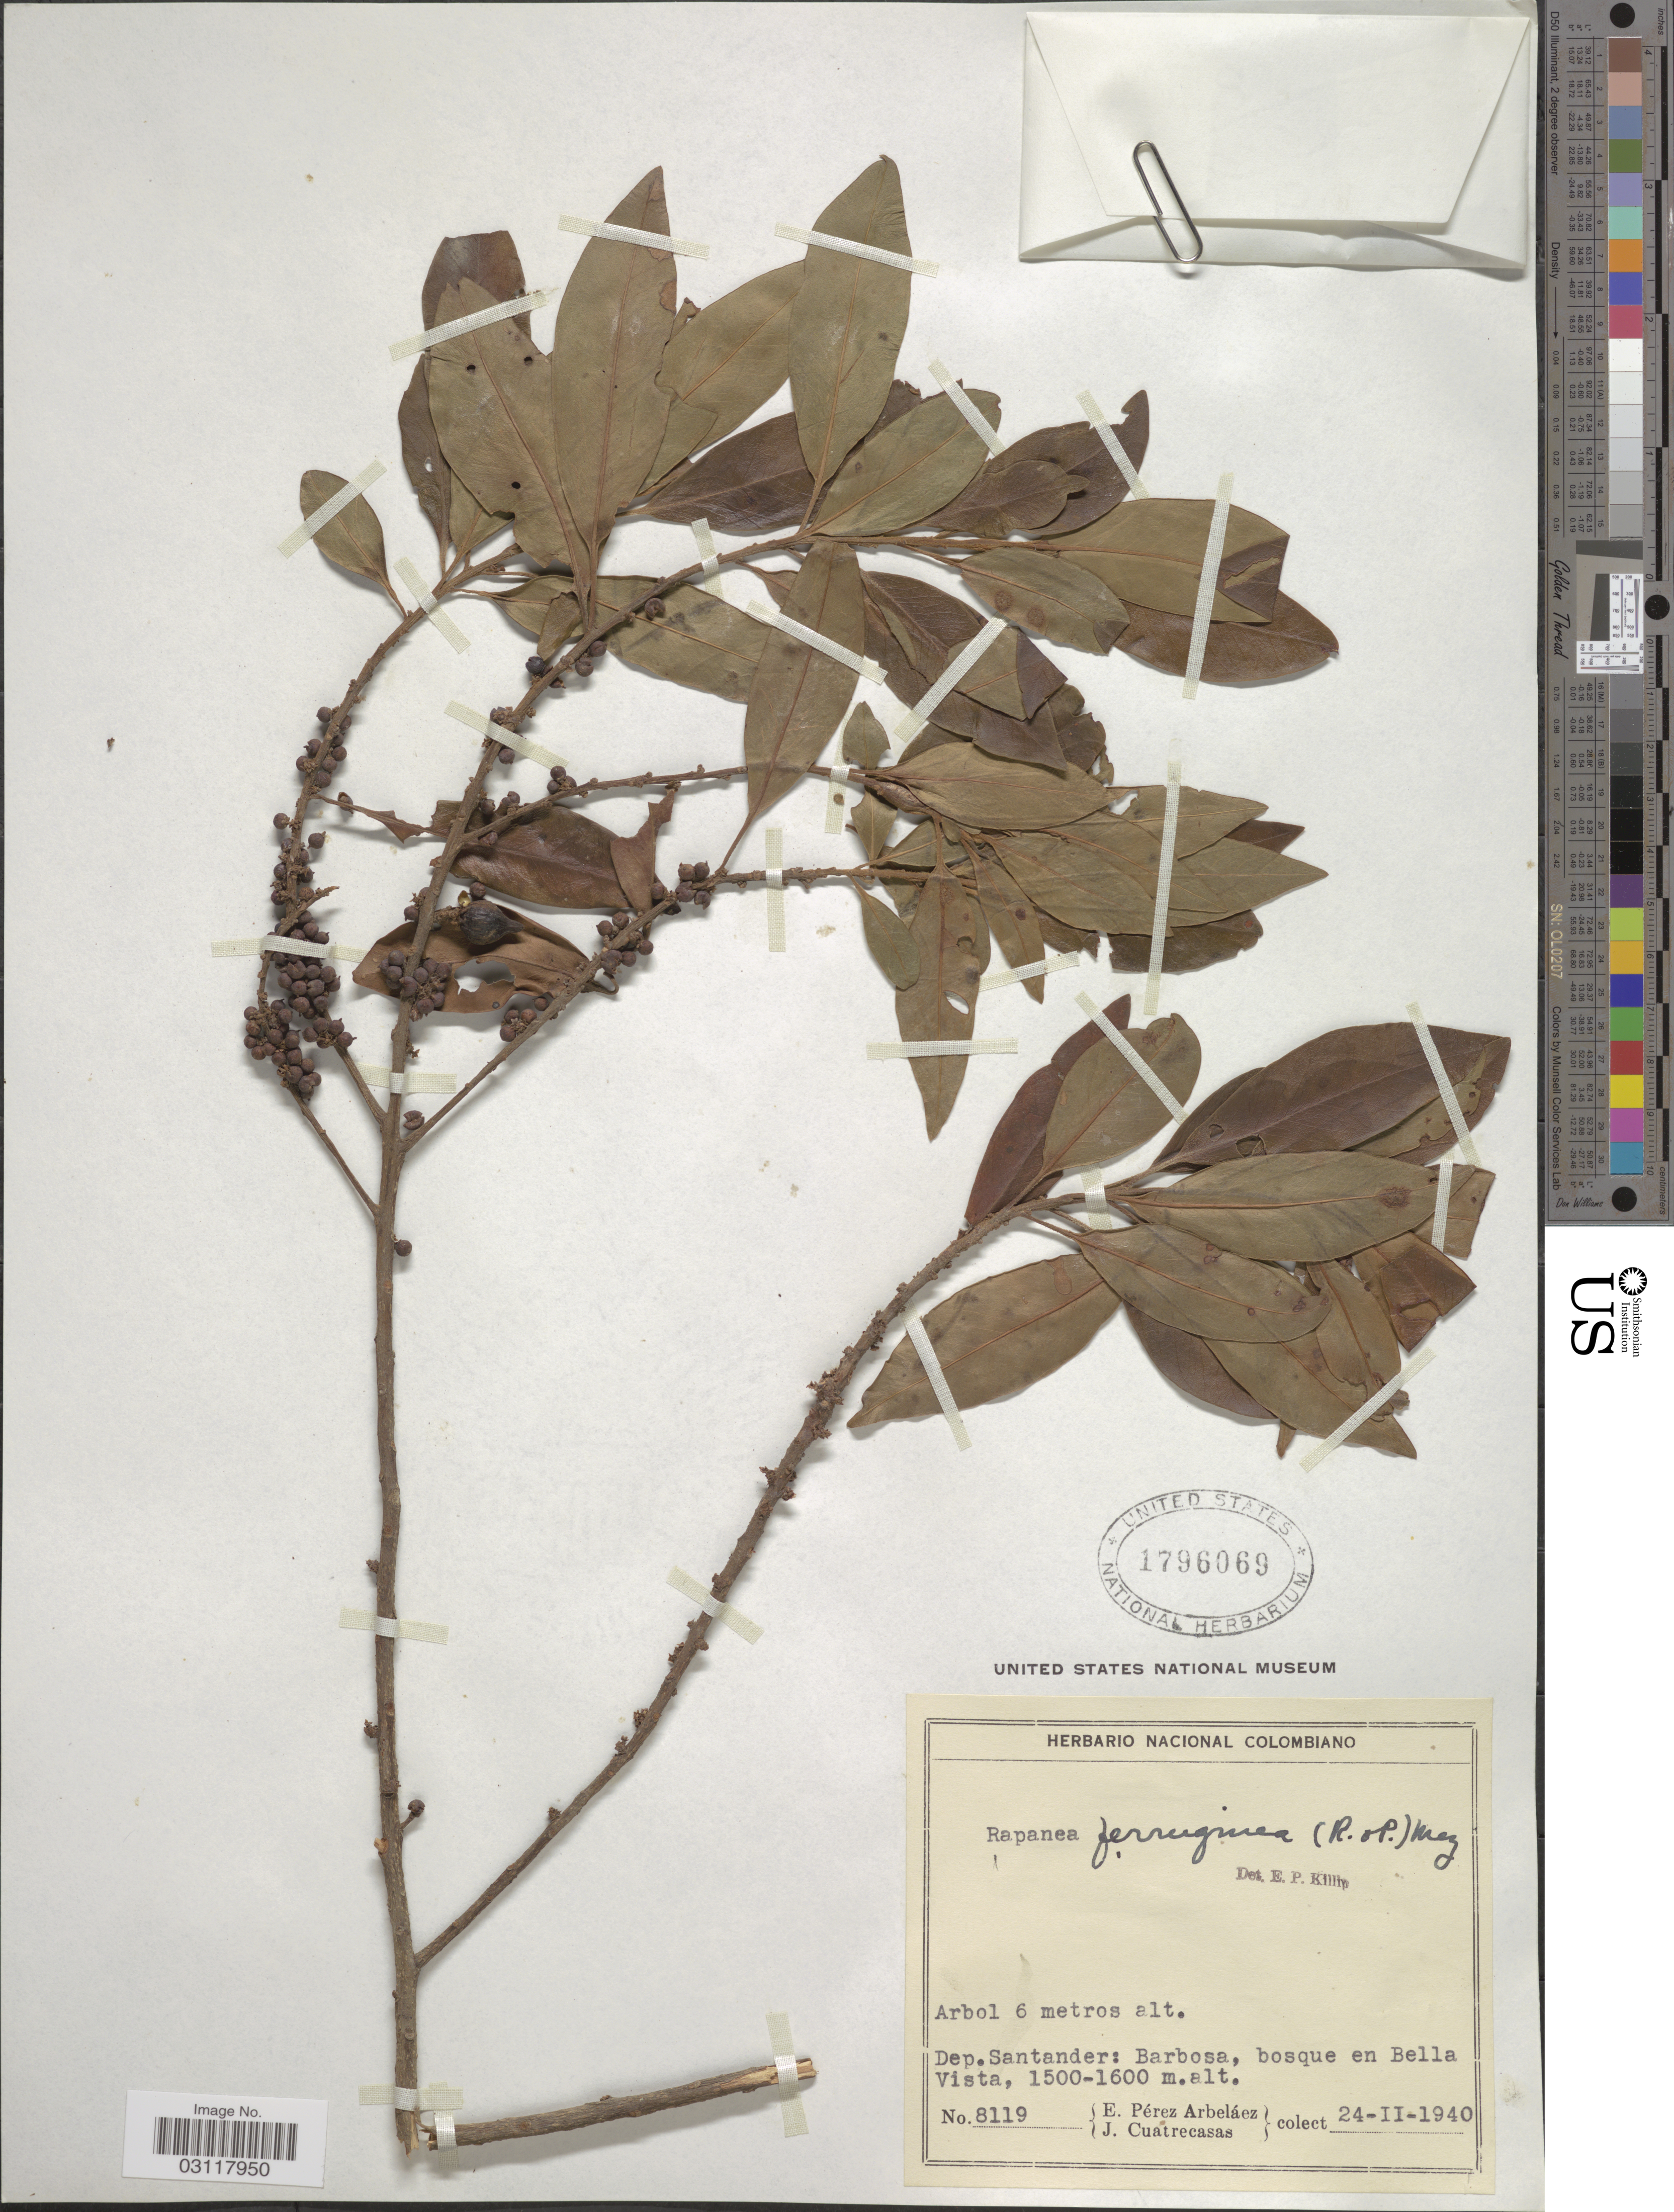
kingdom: Plantae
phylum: Tracheophyta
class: Magnoliopsida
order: Ericales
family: Primulaceae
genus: Rapanea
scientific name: Rapanea ferruginea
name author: (Ruiz & Pav.) Mez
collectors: E. Pérez Arbeláez & J. Cuatrecasas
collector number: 8119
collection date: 1940-02-24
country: Colombia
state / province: Santander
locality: Dep. Santander: Barbosa, bosque en Bella Vista.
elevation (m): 1500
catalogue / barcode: US 1796069